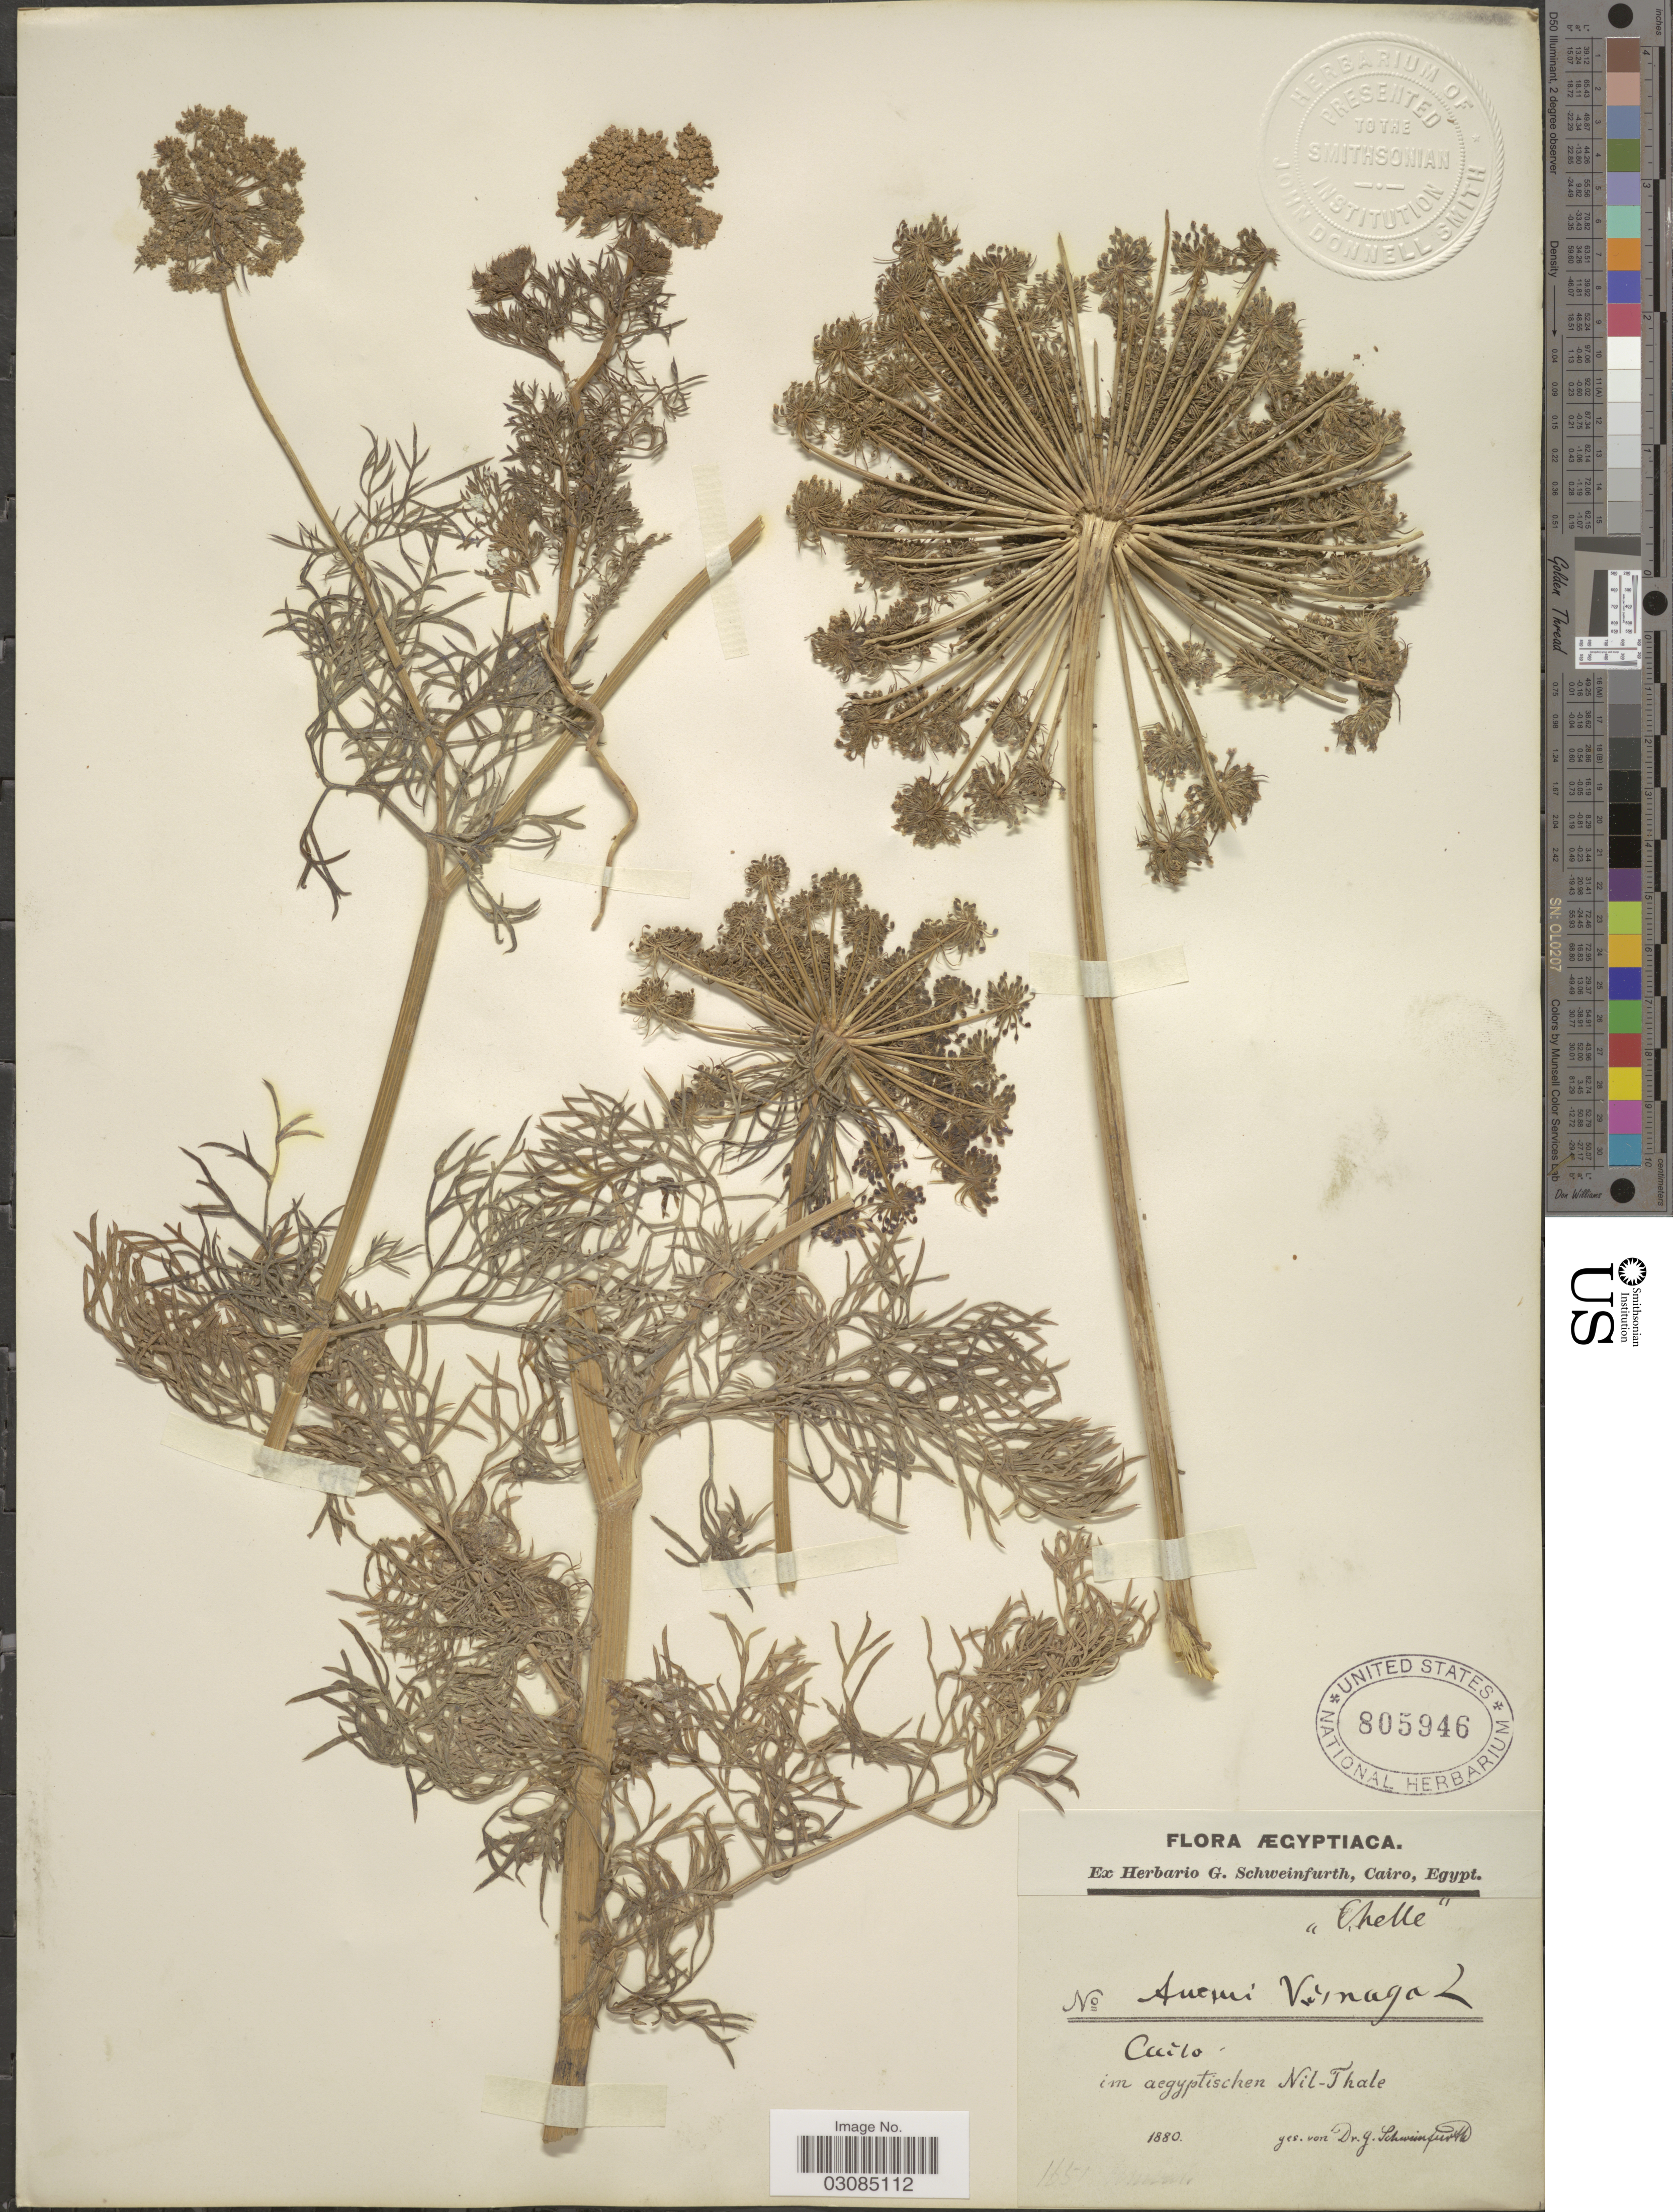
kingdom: Plantae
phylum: Tracheophyta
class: Magnoliopsida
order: Apiales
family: Apiaceae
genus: Ammi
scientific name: Ammi visnaga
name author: (L.) Lam.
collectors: G. A. Schweinfurth (herbarium)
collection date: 1880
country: Egypt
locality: Cairo. im aegyptischen Nil-Thale.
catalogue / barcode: US 805946